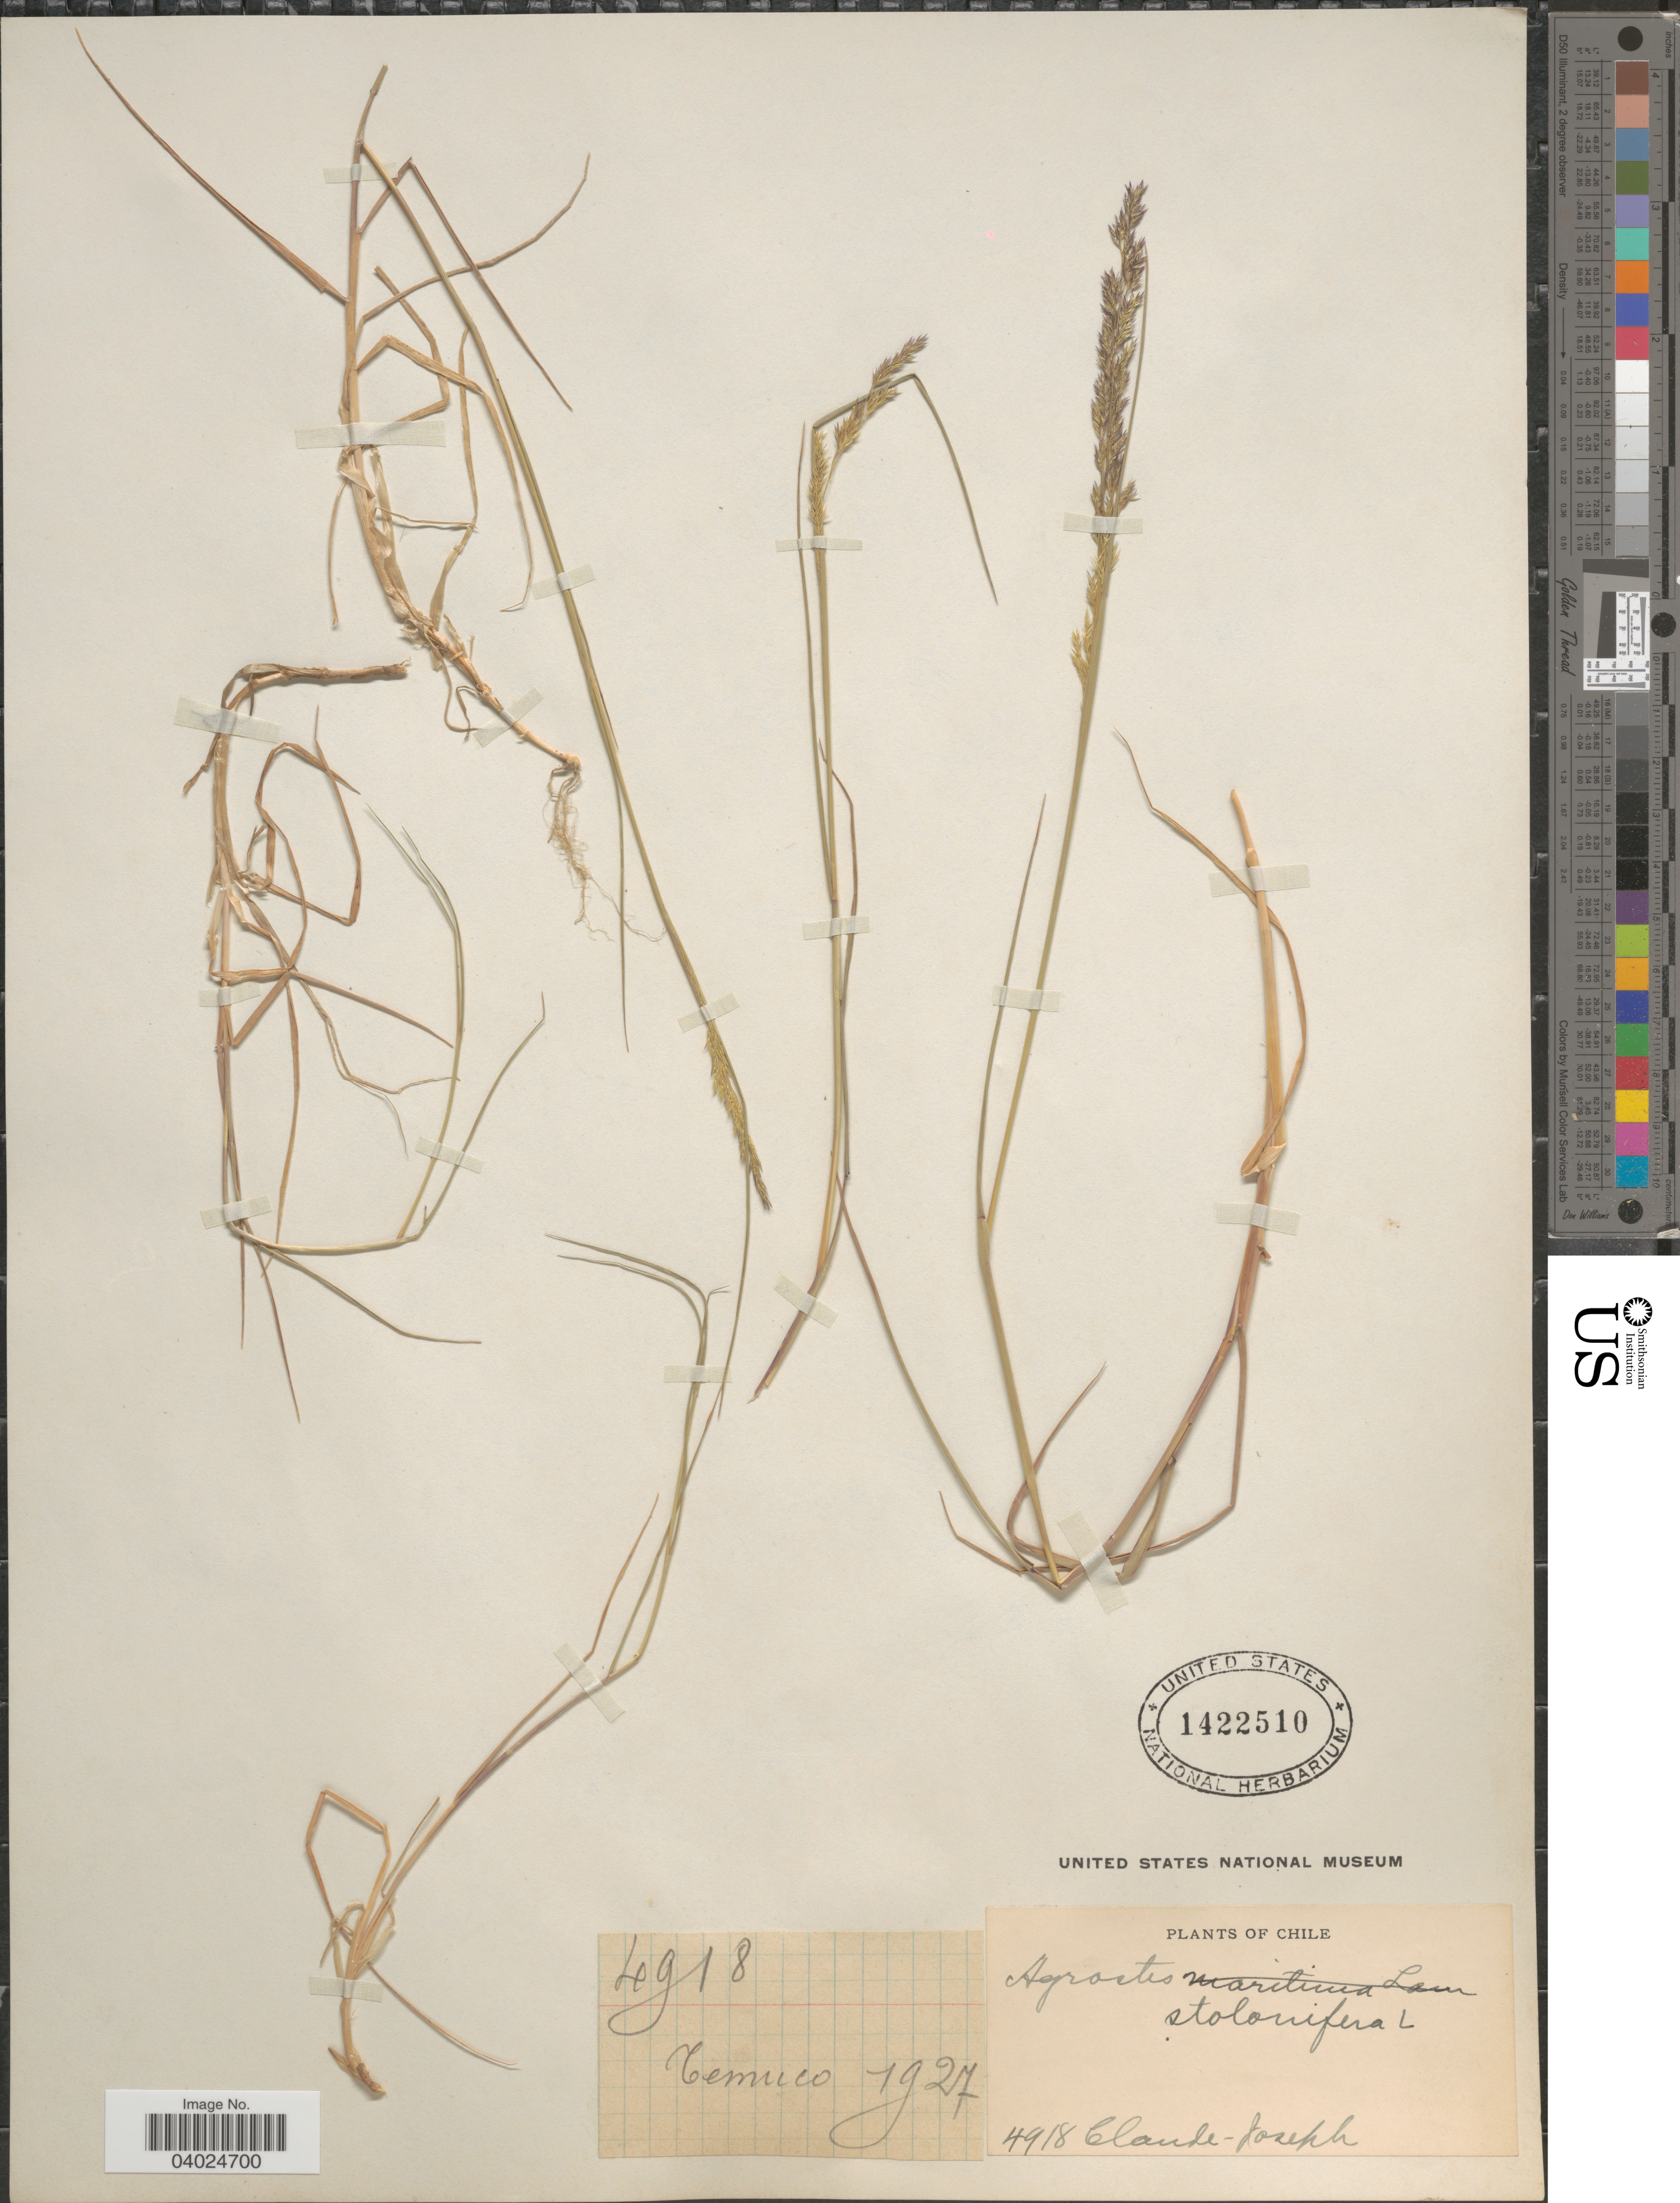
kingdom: Plantae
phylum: Tracheophyta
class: Liliopsida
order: Poales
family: Poaceae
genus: Agrostis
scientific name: Agrostis stolonifera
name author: L.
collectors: Bro. Claude-Joseph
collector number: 4918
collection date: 1927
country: Chile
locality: Temuco.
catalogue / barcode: US 1422510